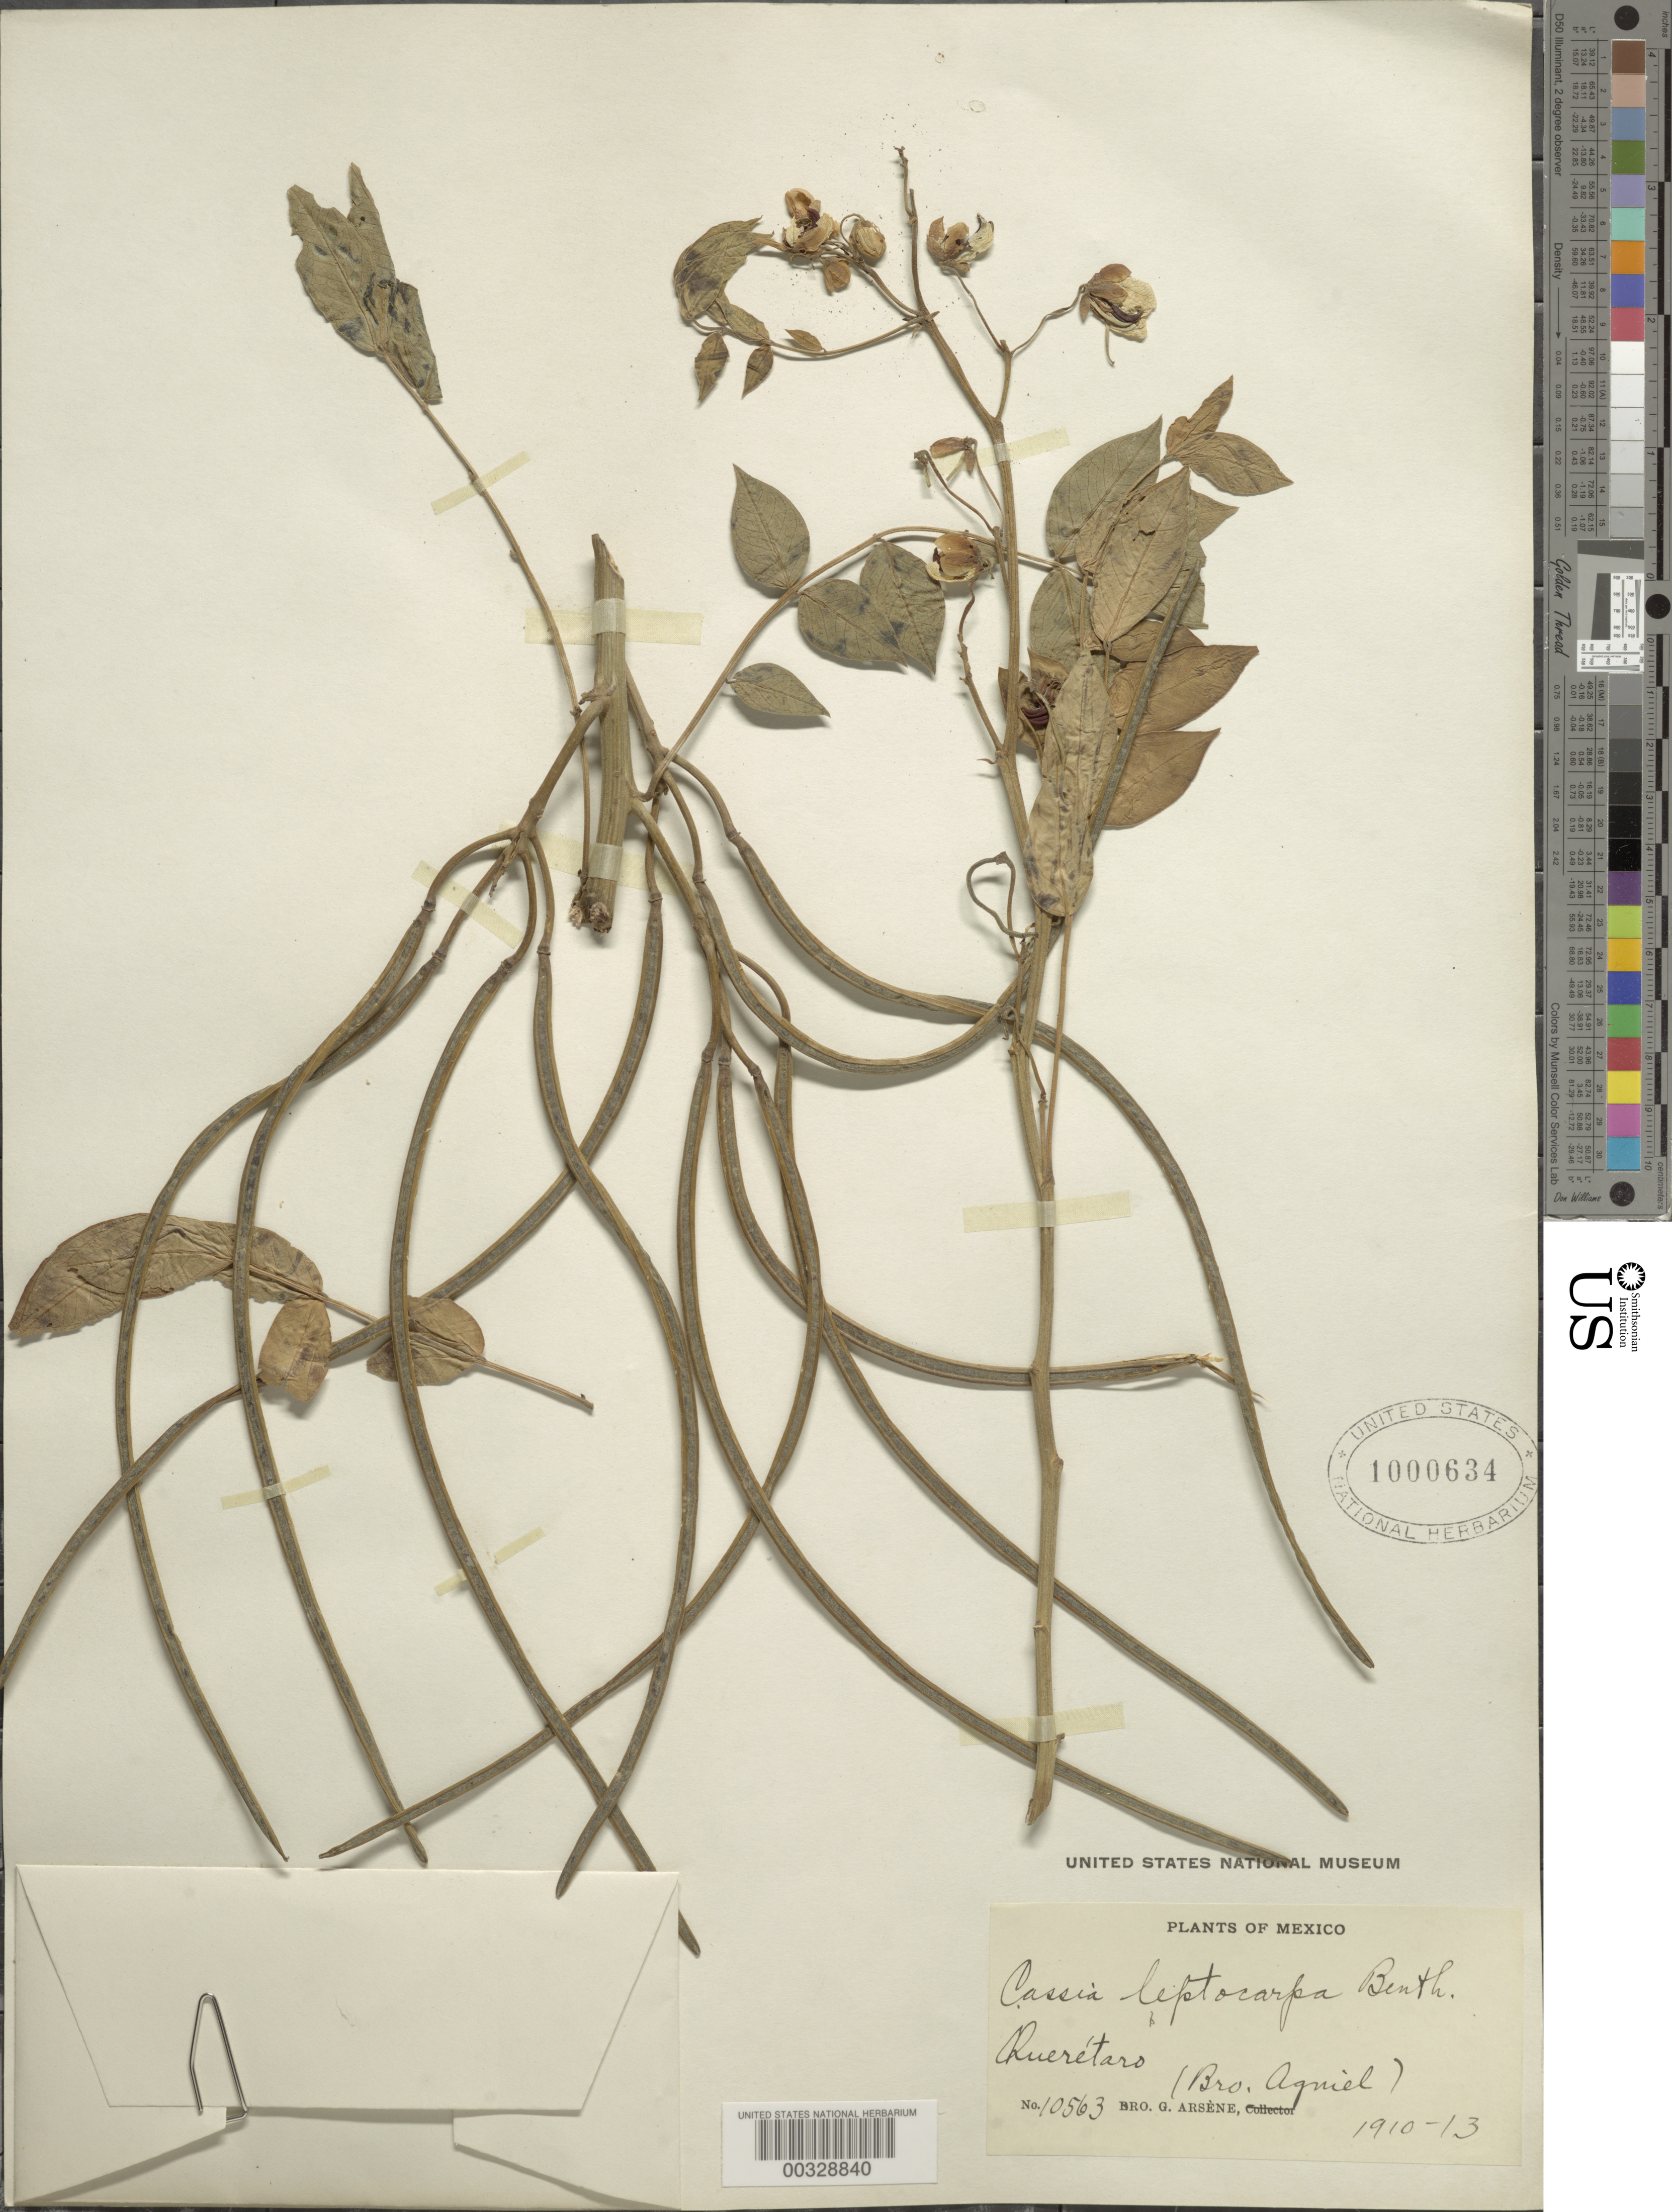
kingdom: Plantae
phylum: Tracheophyta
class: Magnoliopsida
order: Fabales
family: Fabaceae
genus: Senna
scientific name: Senna hirsuta var. leptocarpa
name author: (Benth.) H.S. Irwin & Barneby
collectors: Bro. G. Arsène & Bro. Agniel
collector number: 10563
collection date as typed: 1910 to -- -- 1913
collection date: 1910/1913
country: Mexico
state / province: Querétaro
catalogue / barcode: US 1000634